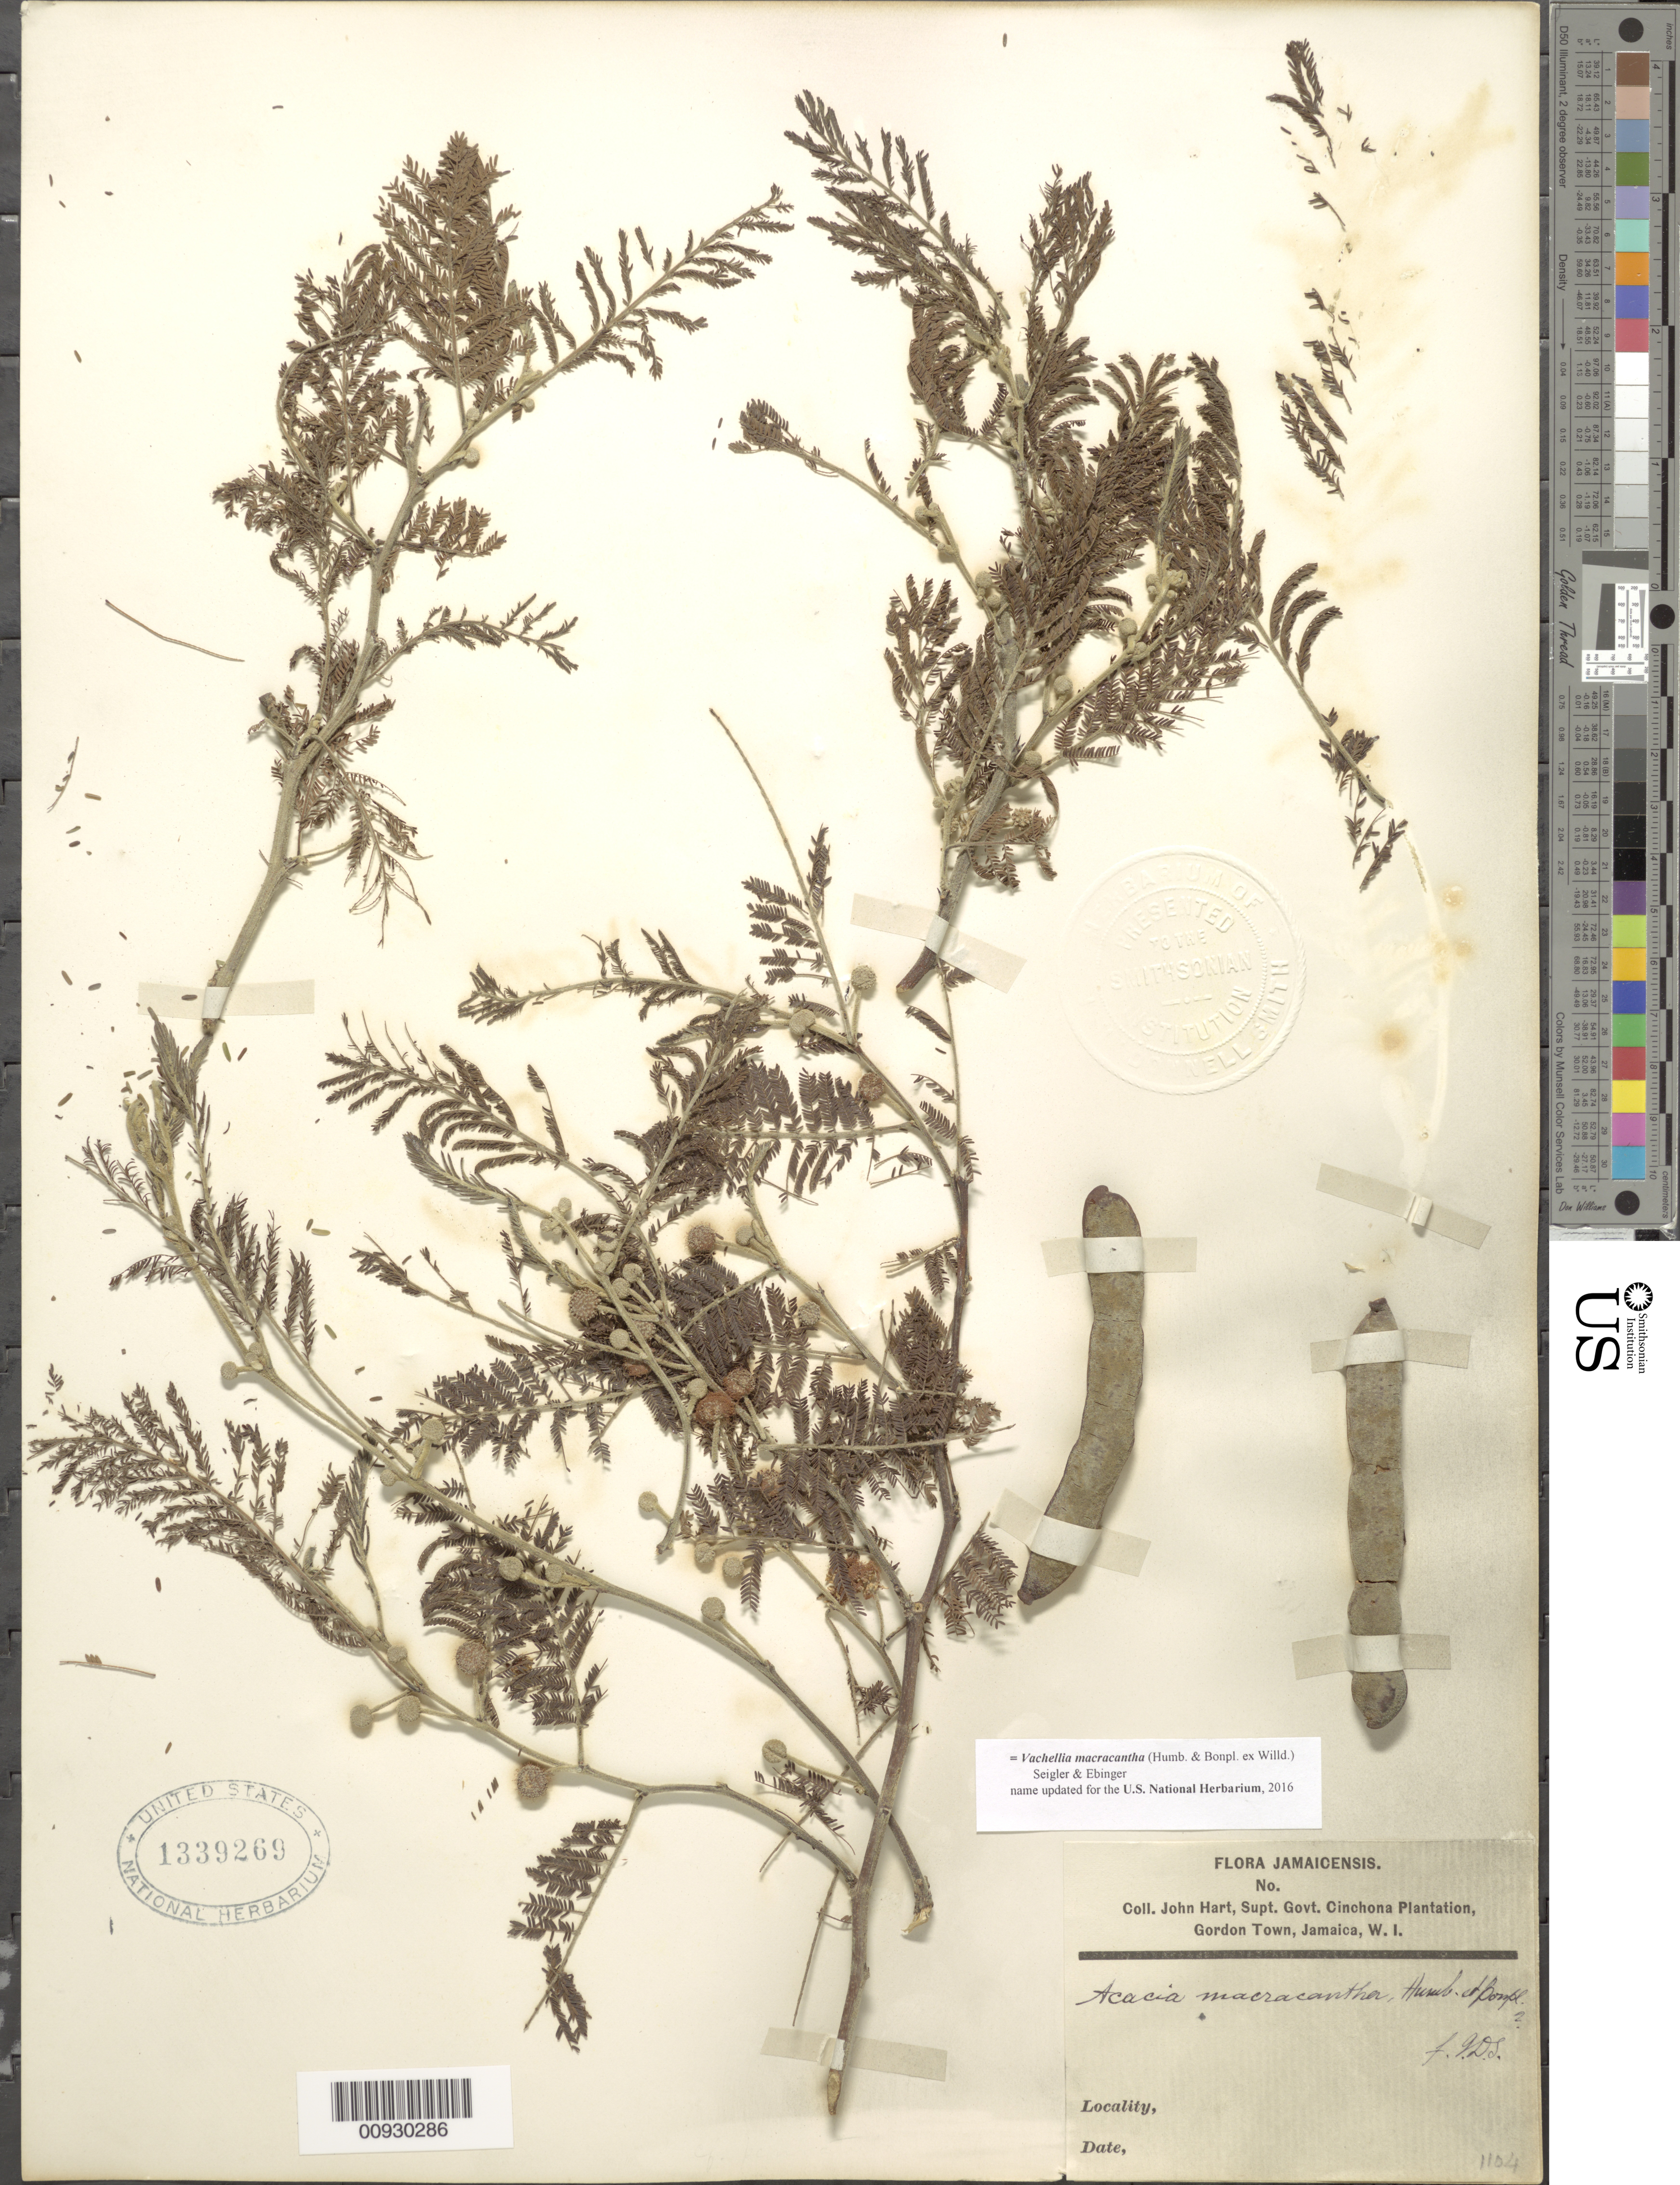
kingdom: Plantae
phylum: Tracheophyta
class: Magnoliopsida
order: Fabales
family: Fabaceae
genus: Vachellia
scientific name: Vachellia macracantha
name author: (Humb. & Bonpl. ex Willd.) Seigler & Ebinger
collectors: J. Hart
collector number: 1104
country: Jamaica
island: Jamaica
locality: Gordon Town, Jamaica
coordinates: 0 N, 0 E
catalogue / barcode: US 1339269